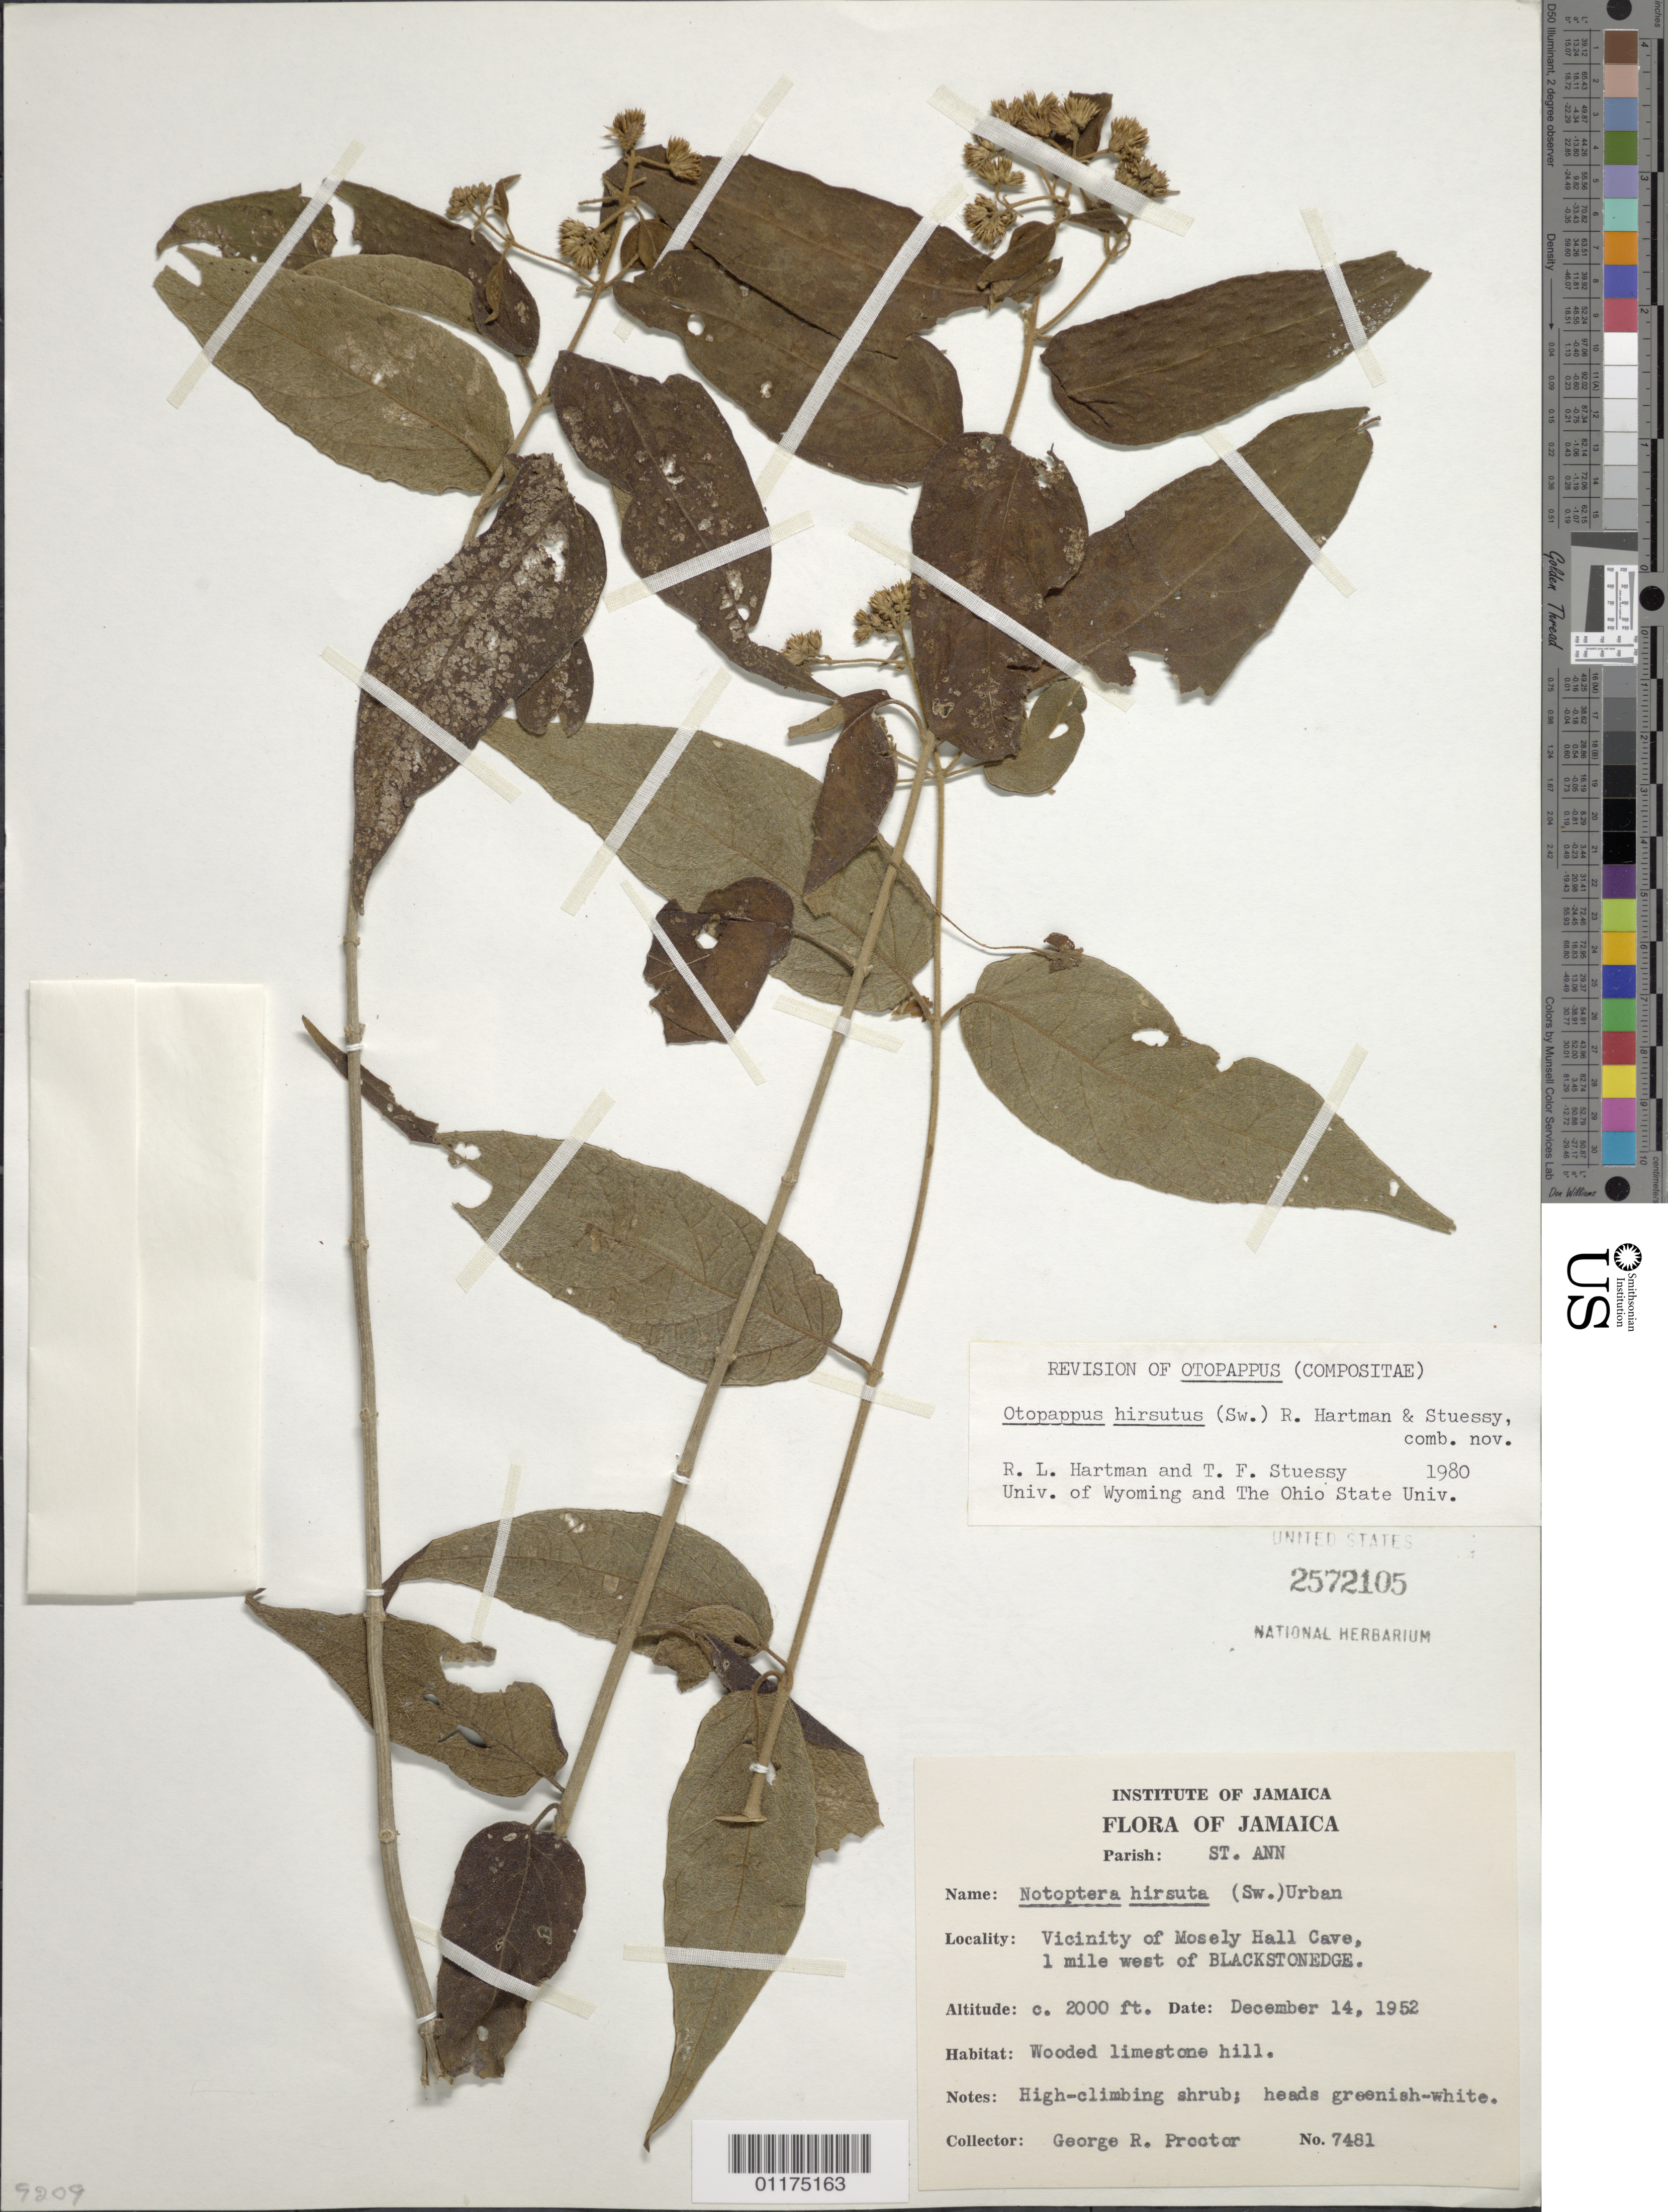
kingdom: Plantae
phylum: Tracheophyta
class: Magnoliopsida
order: Asterales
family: Asteraceae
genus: Otopappus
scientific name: Otopappus hirsutus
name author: (Sw.) R.L. Hartm. & Stuessy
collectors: G. R. Proctor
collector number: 7481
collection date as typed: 14 Dec 1952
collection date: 1952-12-14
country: Jamaica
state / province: Saint Ann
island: Jamaica I.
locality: Vicinity of Mosely Hall Cave, 1 mile west of Blackstoneedge.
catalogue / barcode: US 2572105